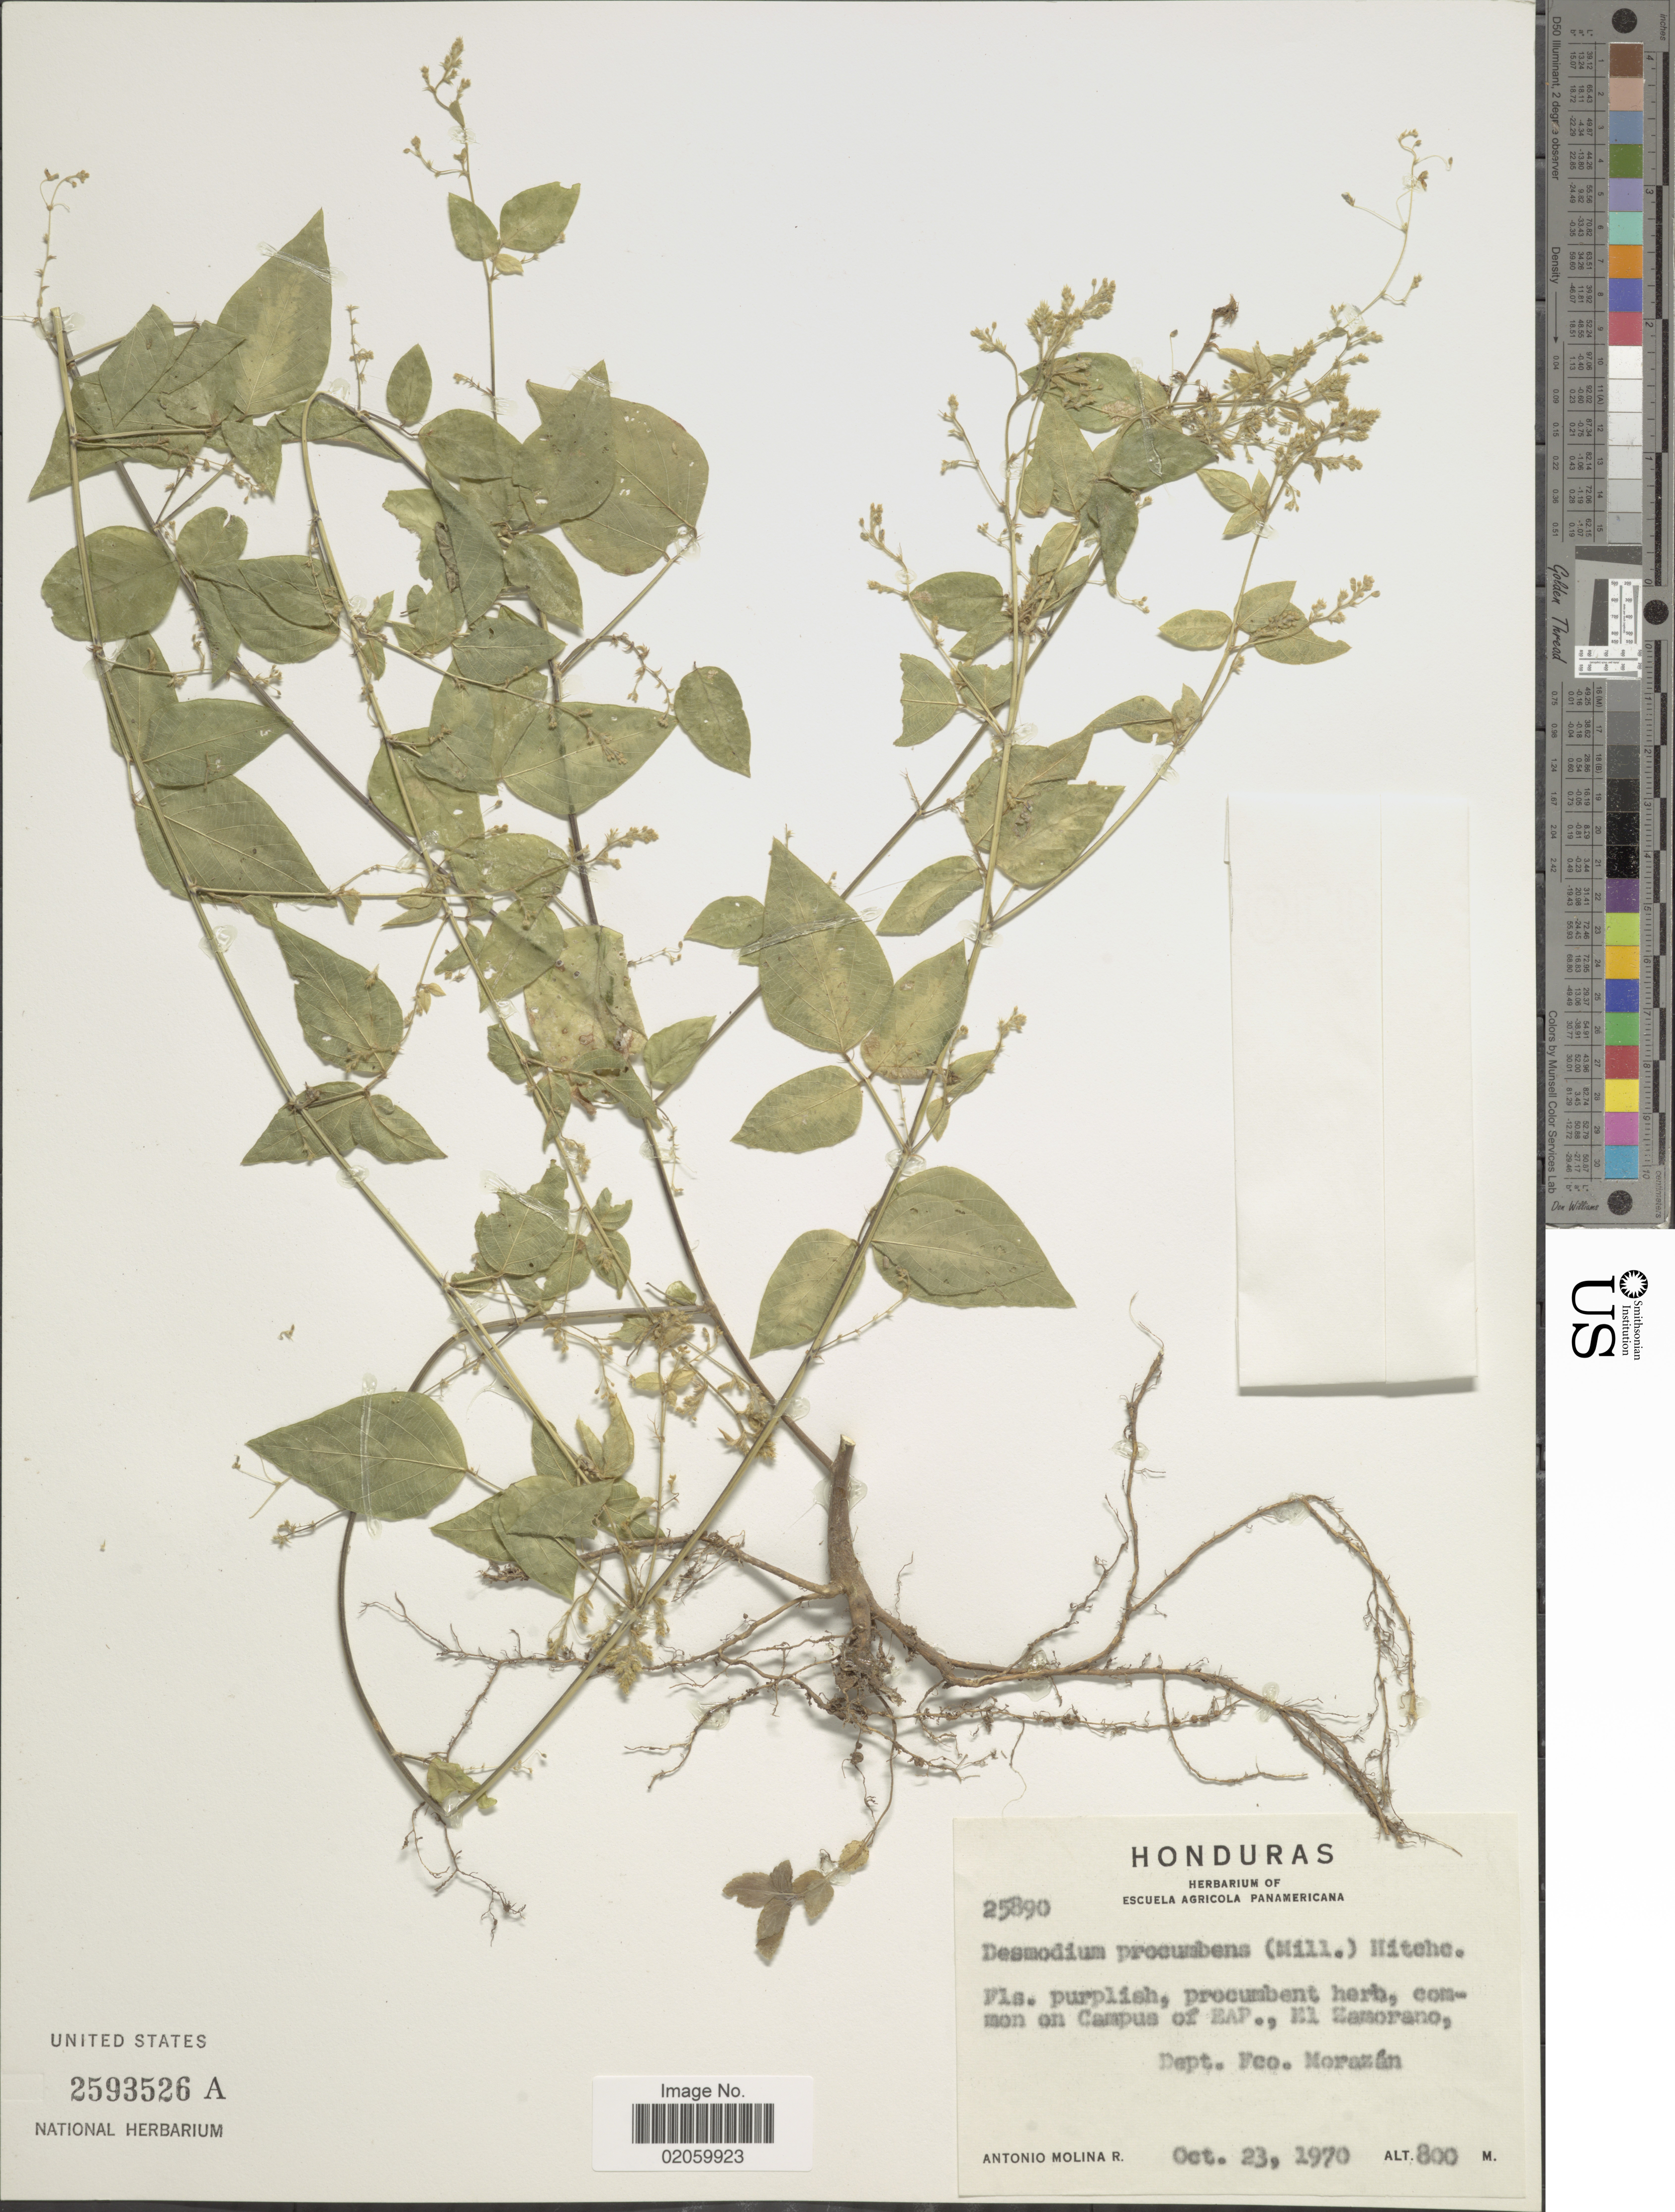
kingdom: Plantae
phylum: Tracheophyta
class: Magnoliopsida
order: Fabales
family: Fabaceae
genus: Desmodium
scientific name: Desmodium procumbens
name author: (Mill.) Hitchc.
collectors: A. Molina R.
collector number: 25890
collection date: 1970-10-23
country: Honduras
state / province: Fco. Morazán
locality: El Zamorano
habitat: Common on campus of EAP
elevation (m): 800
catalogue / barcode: US 2593526A